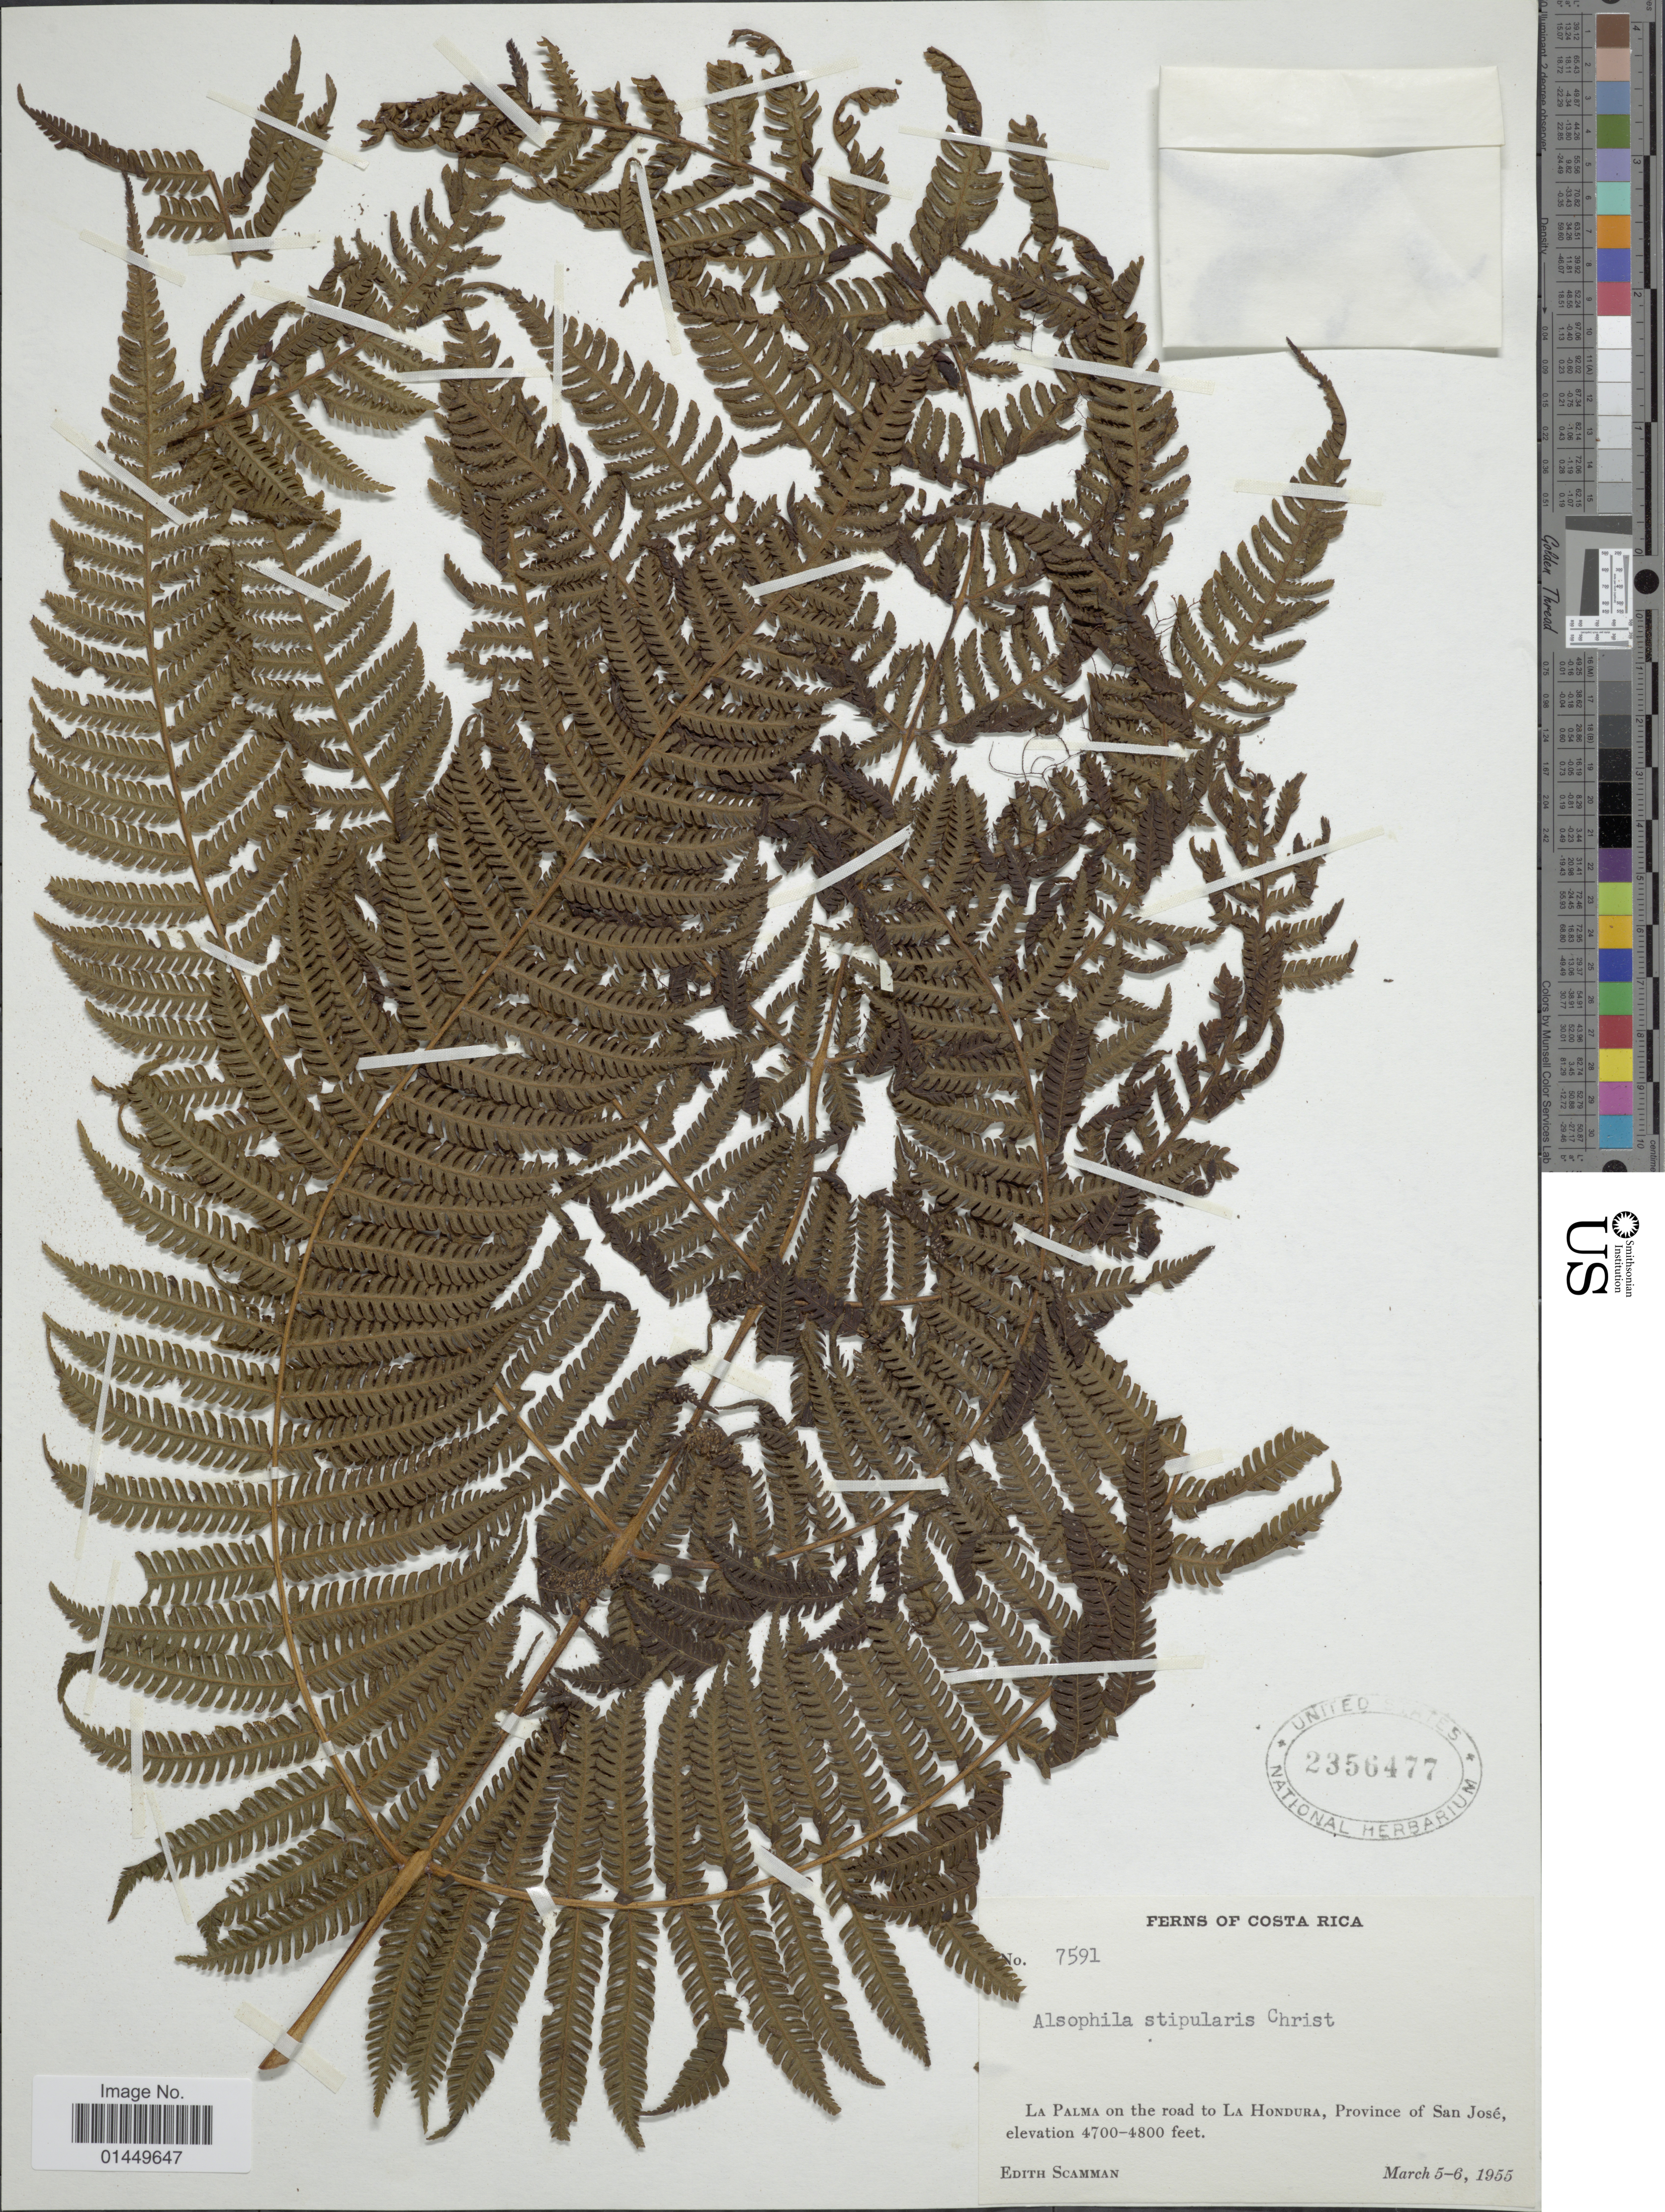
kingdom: Plantae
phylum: Tracheophyta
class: Polypodiopsida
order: Cyatheales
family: Cyatheaceae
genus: Cyathea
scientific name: Cyathea stipularis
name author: (Christ) Domin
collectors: E. Scamman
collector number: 7591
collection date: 1955-03-05/1955-03-06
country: Costa Rica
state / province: San José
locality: La Palma on the road to La Hondura, Province of San Jose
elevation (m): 1433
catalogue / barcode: US 2356477